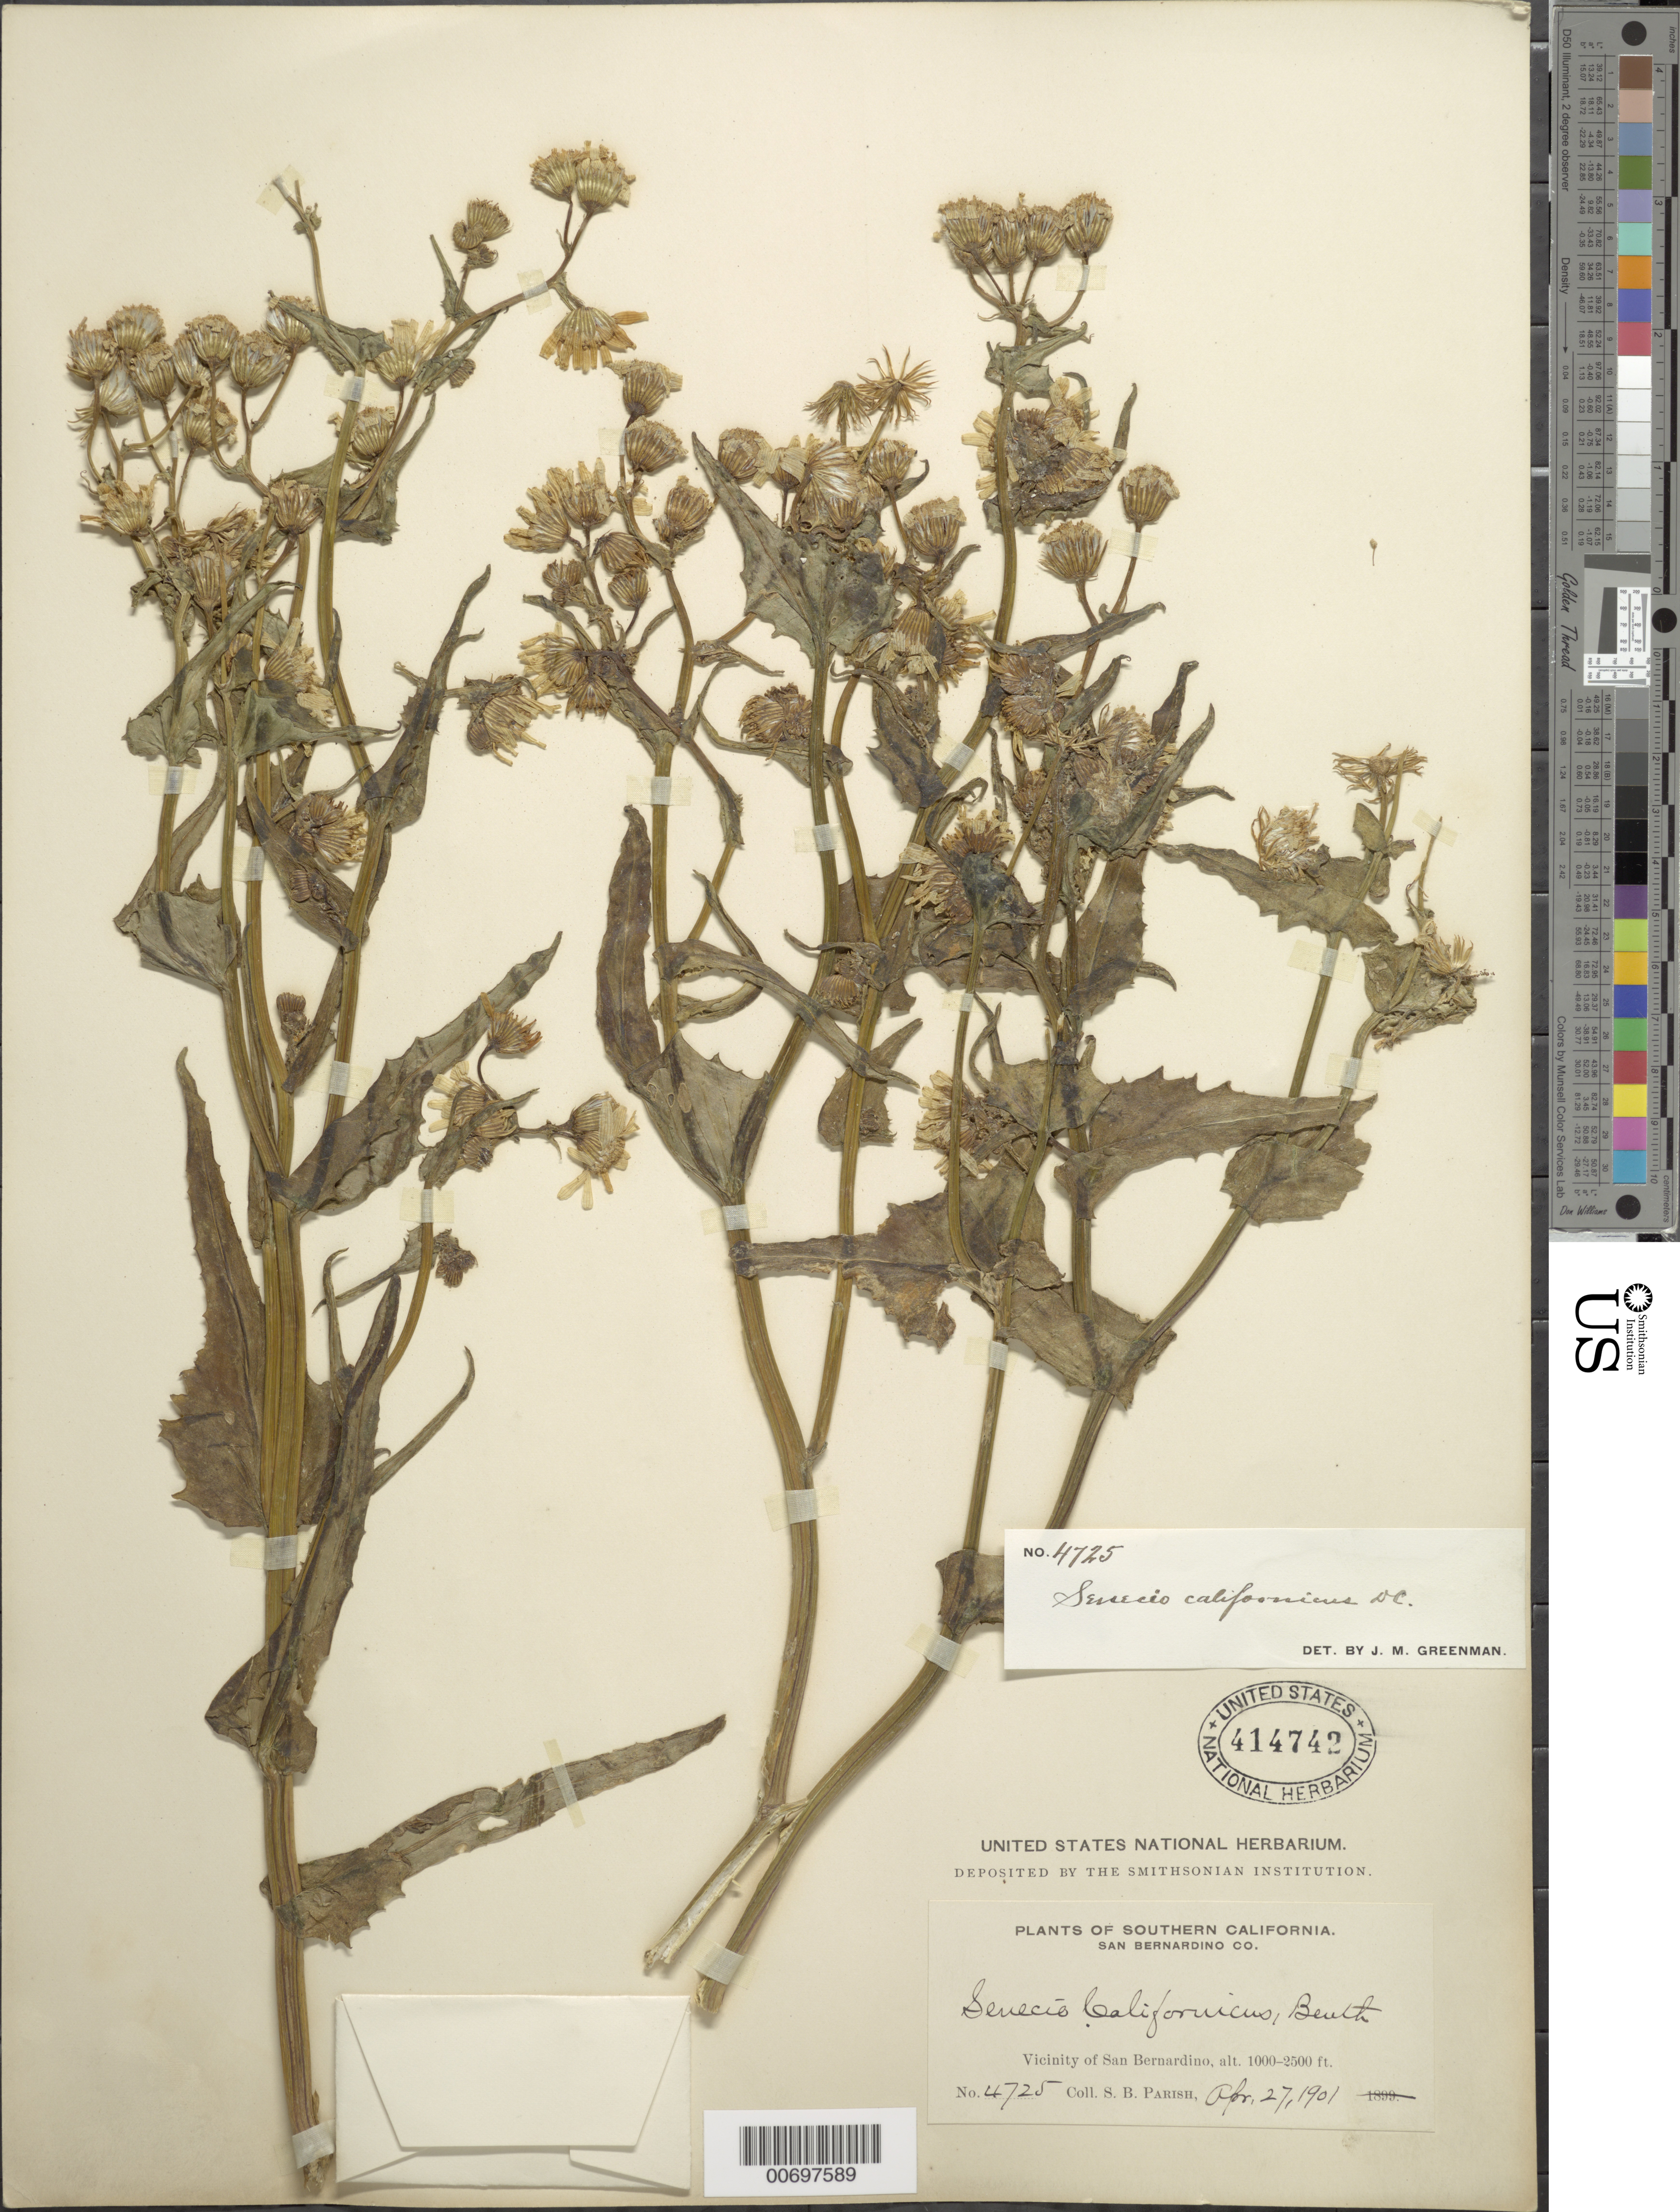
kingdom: Plantae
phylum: Tracheophyta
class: Magnoliopsida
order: Asterales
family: Asteraceae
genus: Senecio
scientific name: Senecio californicus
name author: DC.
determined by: Greenman, J. M.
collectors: S. B. Parish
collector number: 4725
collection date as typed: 27 Apr 1901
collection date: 1901-04-27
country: United States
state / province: California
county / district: San Bernardino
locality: Vicinity of San Bernardino.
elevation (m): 305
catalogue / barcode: US 414742